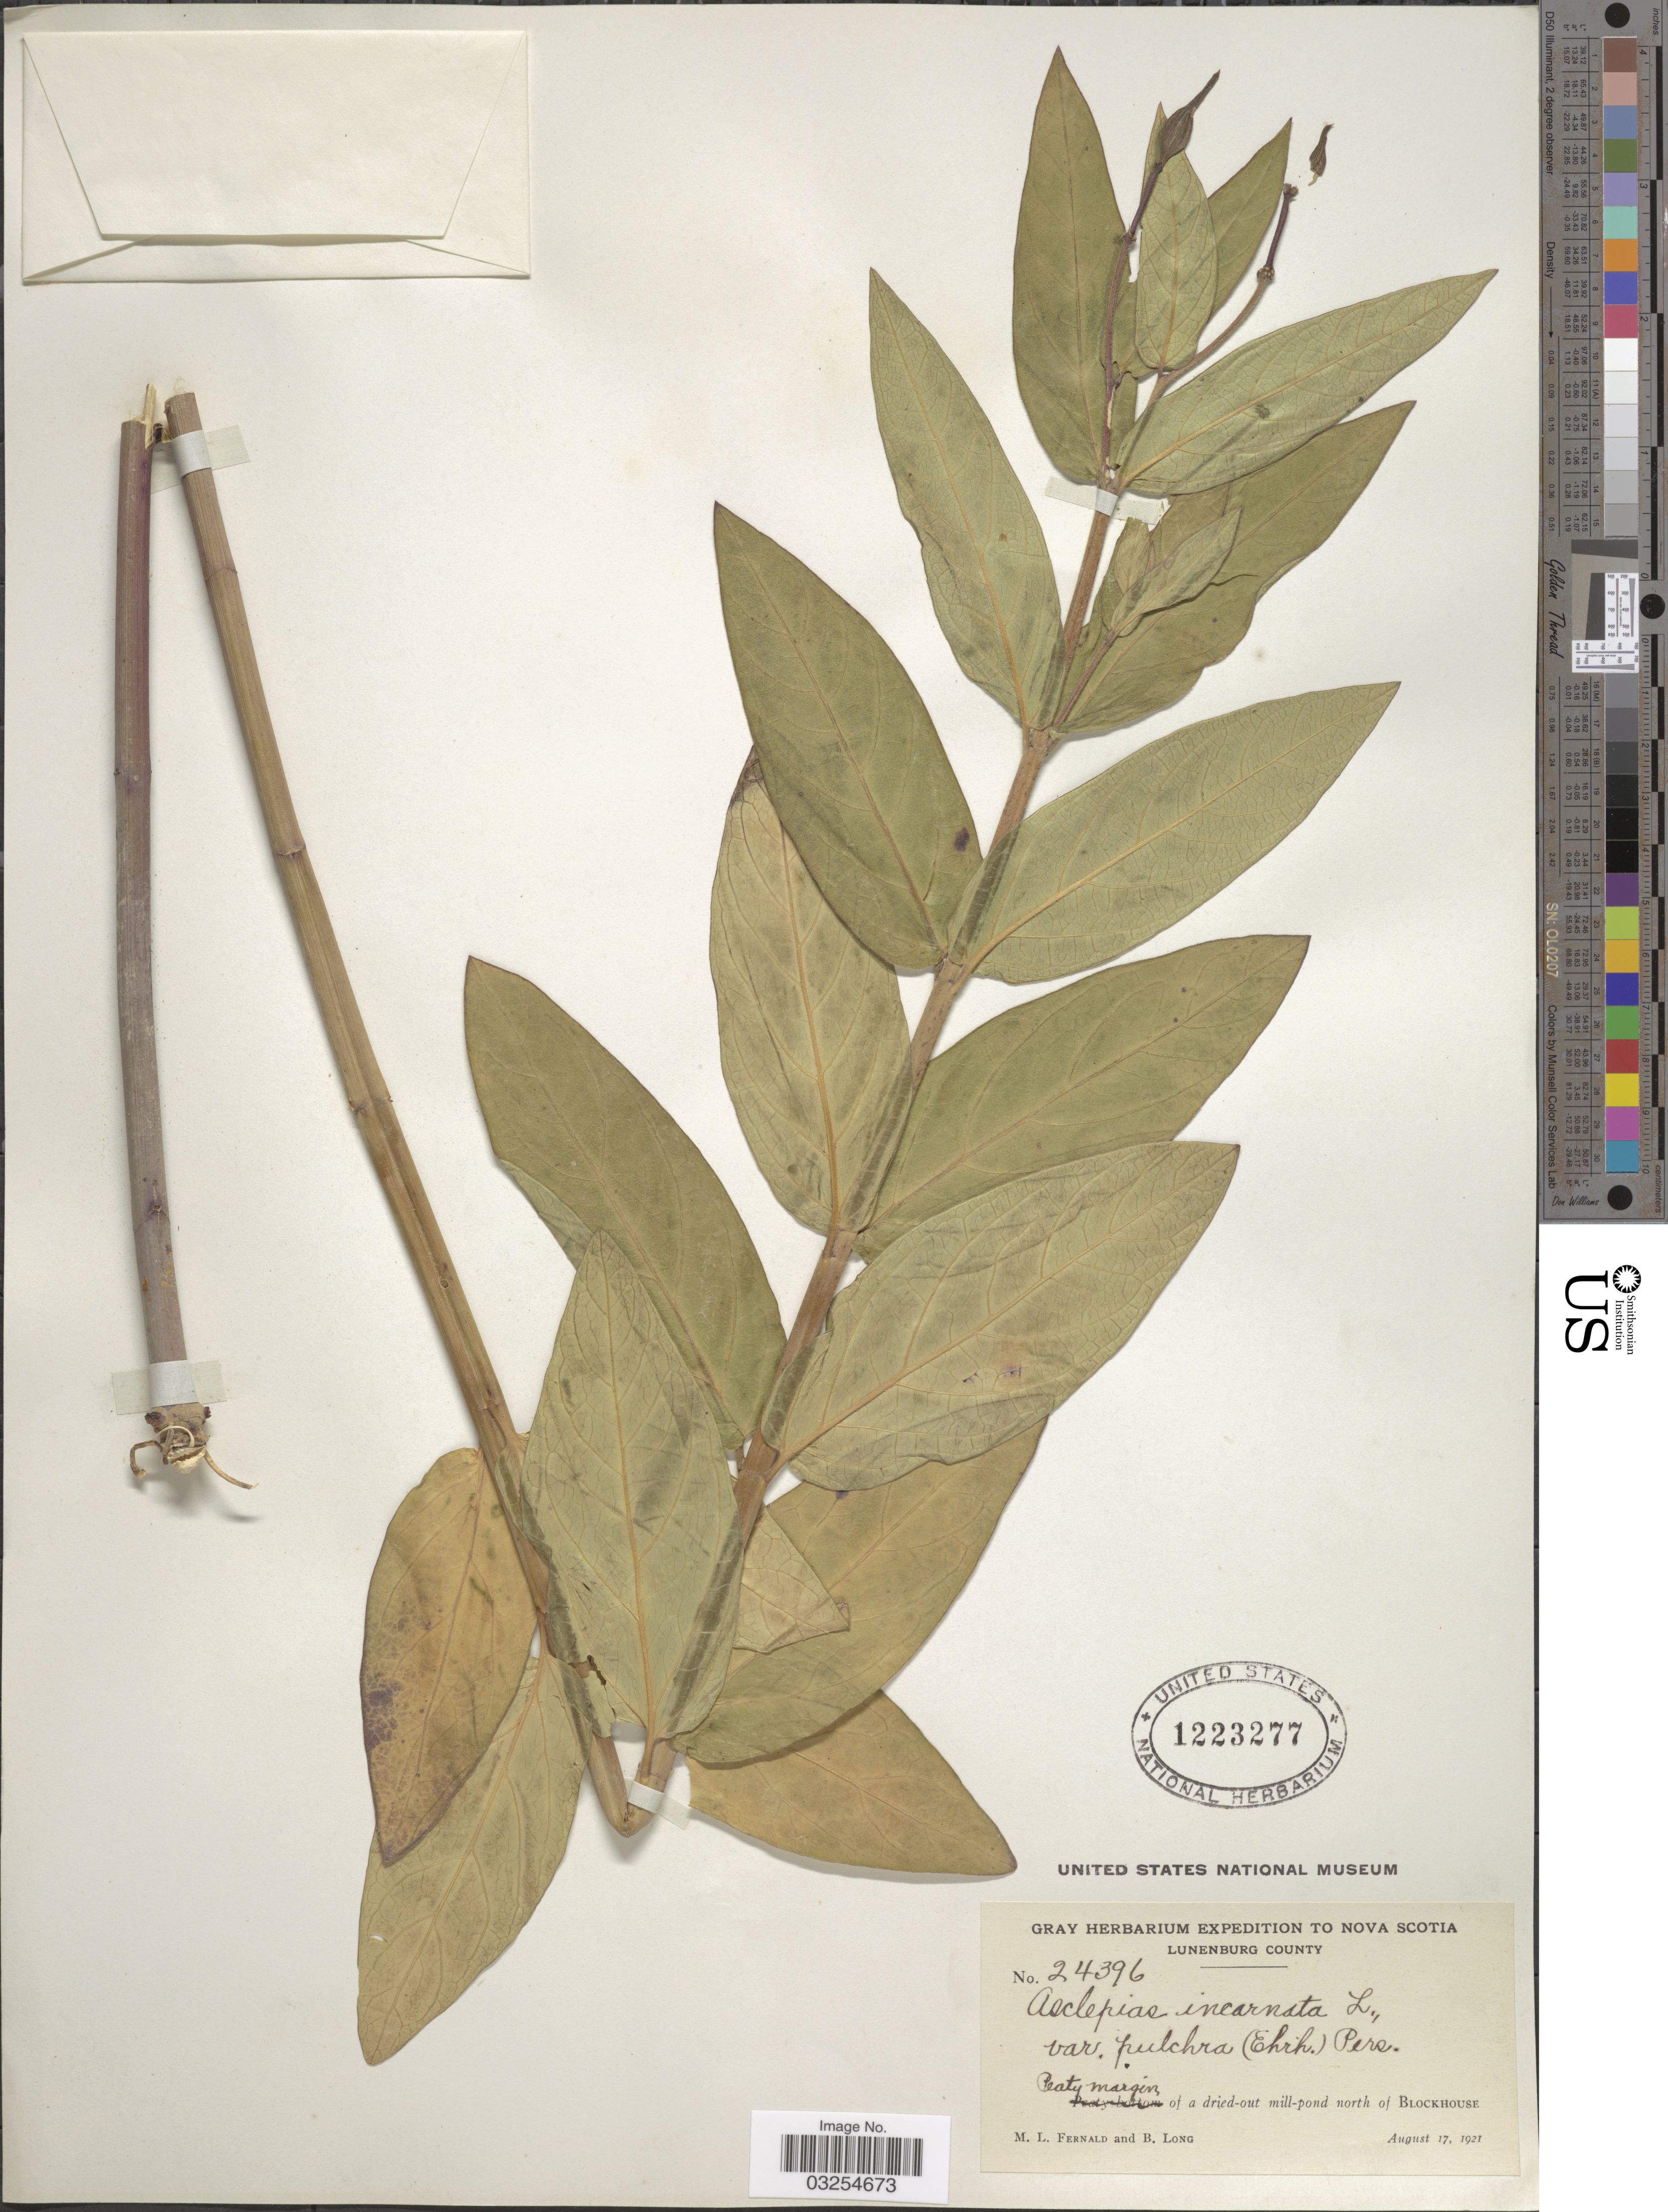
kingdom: Plantae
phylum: Tracheophyta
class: Magnoliopsida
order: Gentianales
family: Apocynaceae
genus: Asclepias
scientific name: Asclepias incarnata subsp. pulchra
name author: (Ehrh. ex Willd.) Woodson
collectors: M. L. Fernald & B. Long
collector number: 24396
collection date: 1921-08-17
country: Canada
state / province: Nova Scotia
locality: Lunenburg County. Peaty margin, of a dried-out mill-pond north of Blockhouse.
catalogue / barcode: US 1223277